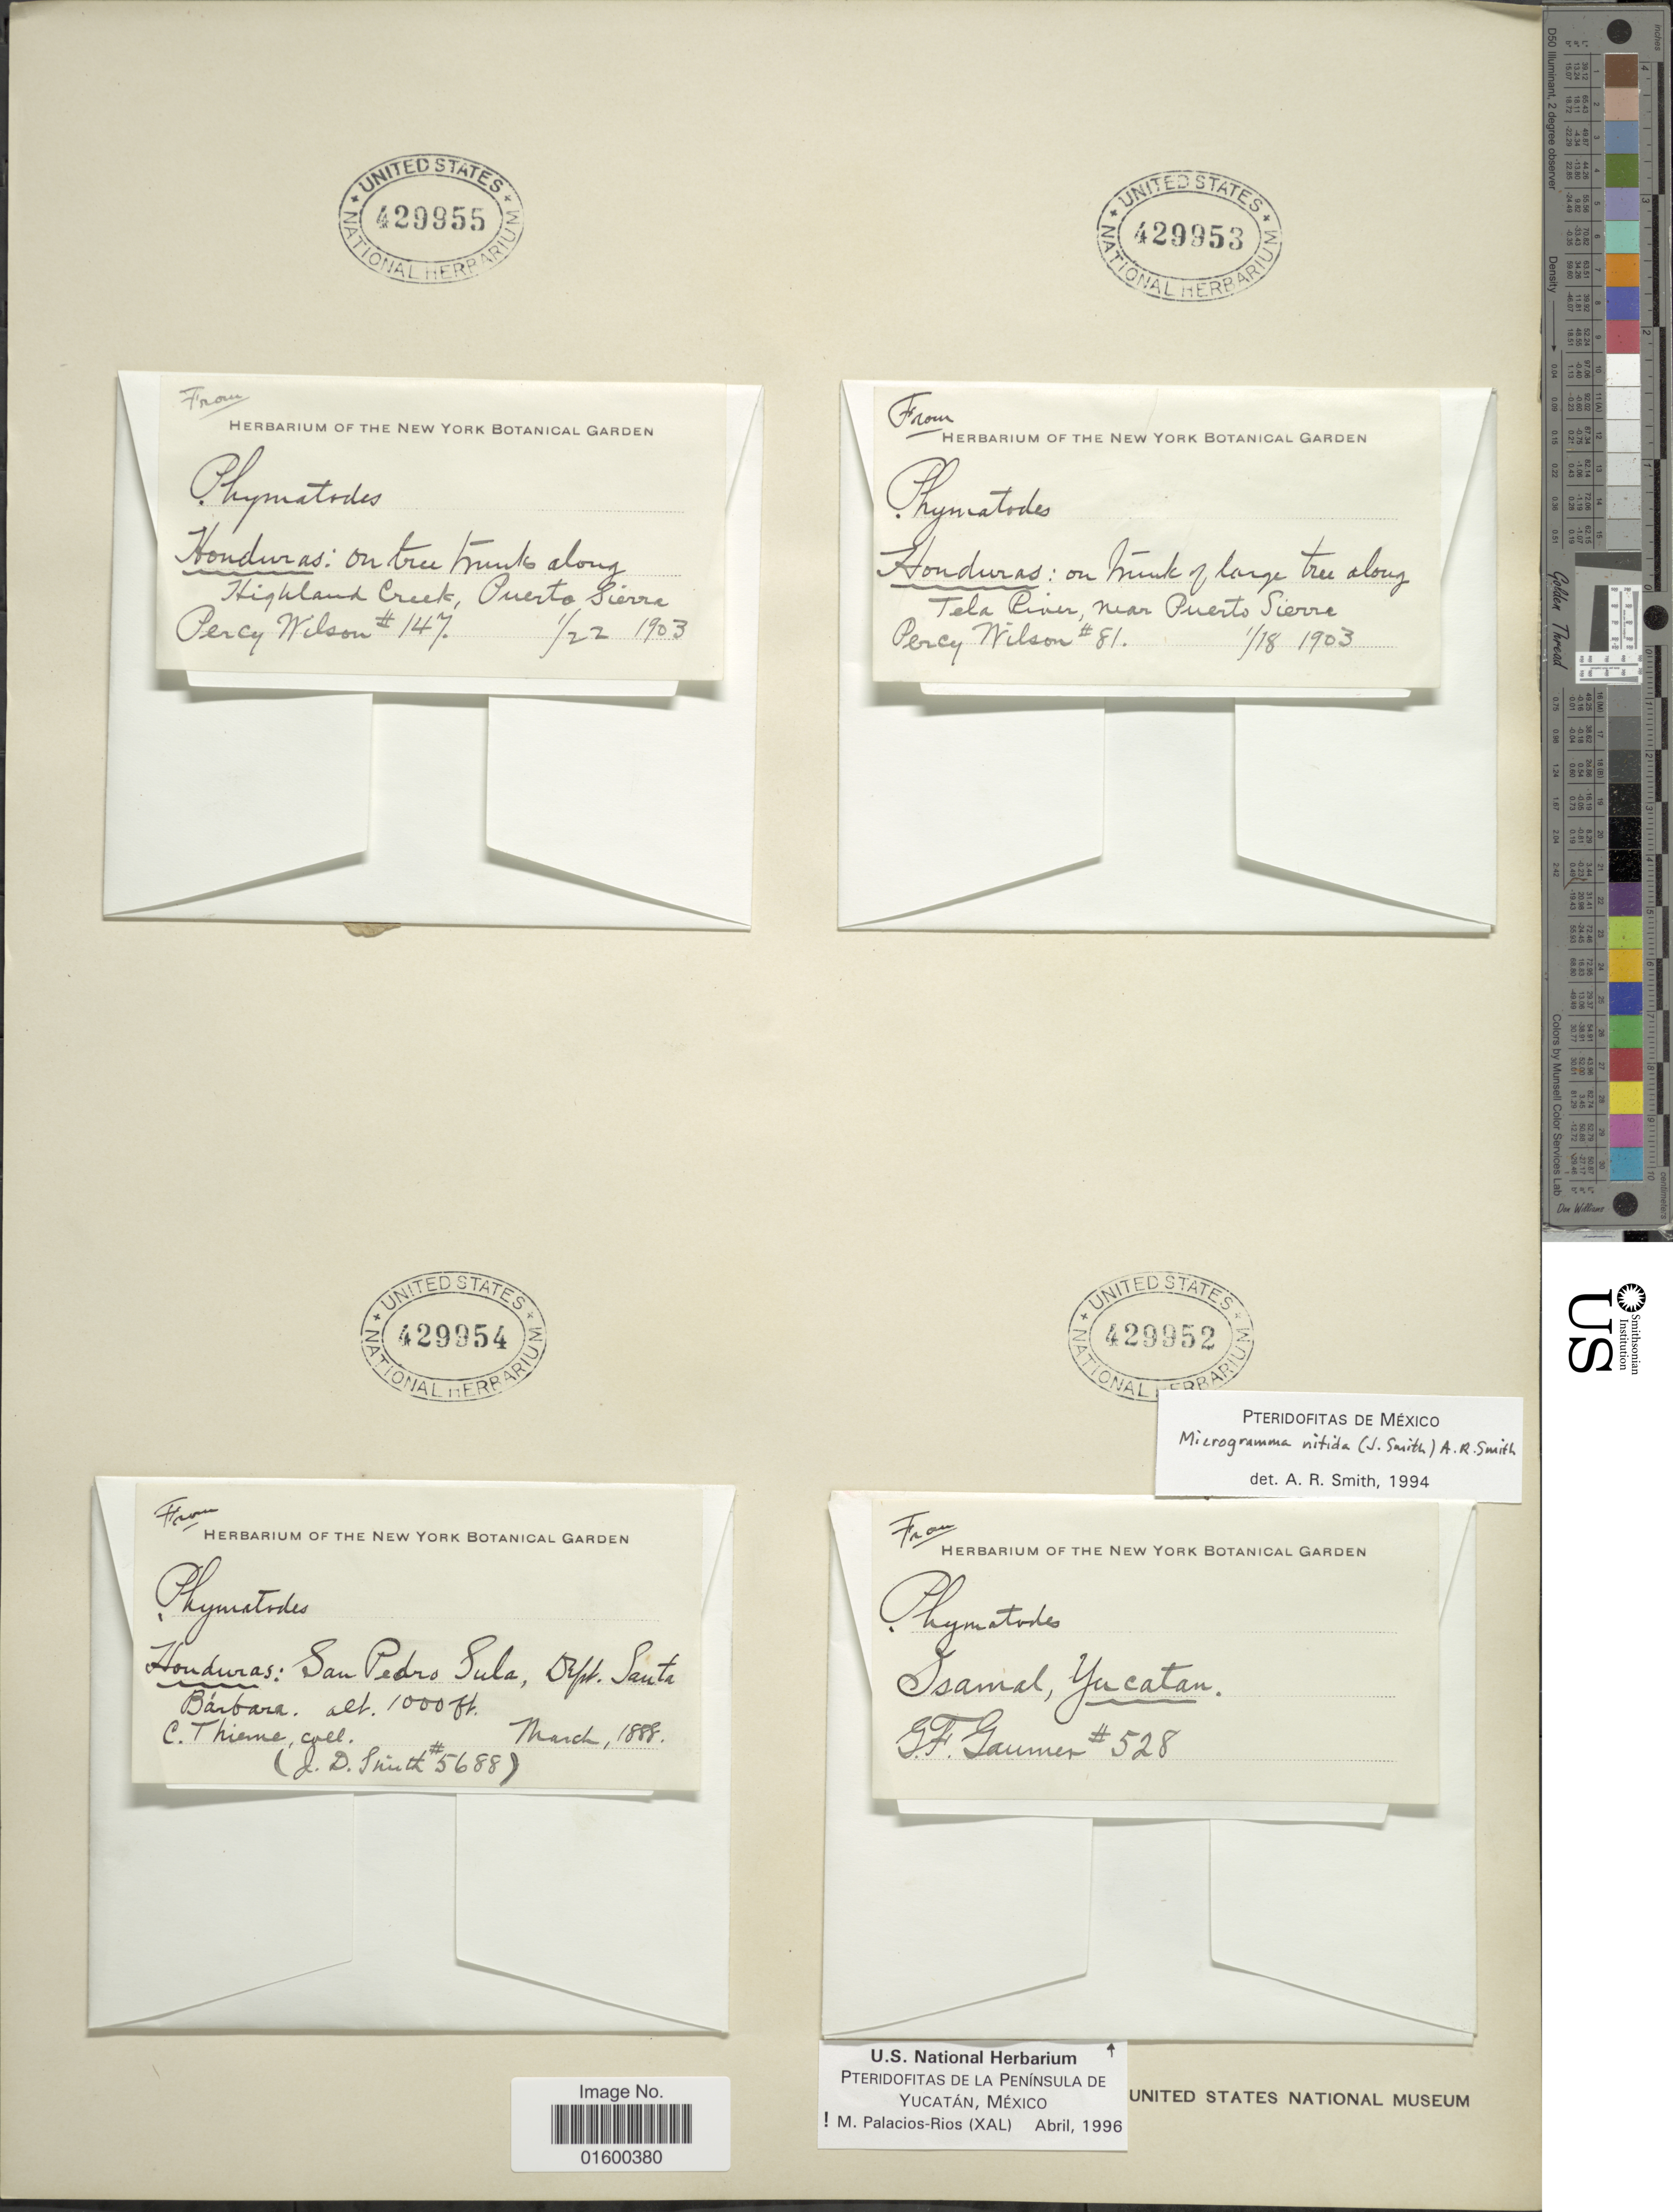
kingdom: Plantae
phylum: Tracheophyta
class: Polypodiopsida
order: Polypodiales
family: Polypodiaceae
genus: Microgramma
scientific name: Microgramma nitida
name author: (J. Sm.) A.R. Sm.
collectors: C. Thieme & J. D. Smith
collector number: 5688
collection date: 1888-03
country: Honduras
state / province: Santa Bárbara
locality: Honduras: San Pedro Sula, Dept. Santa Barbara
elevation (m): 305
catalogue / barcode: US 429954-3